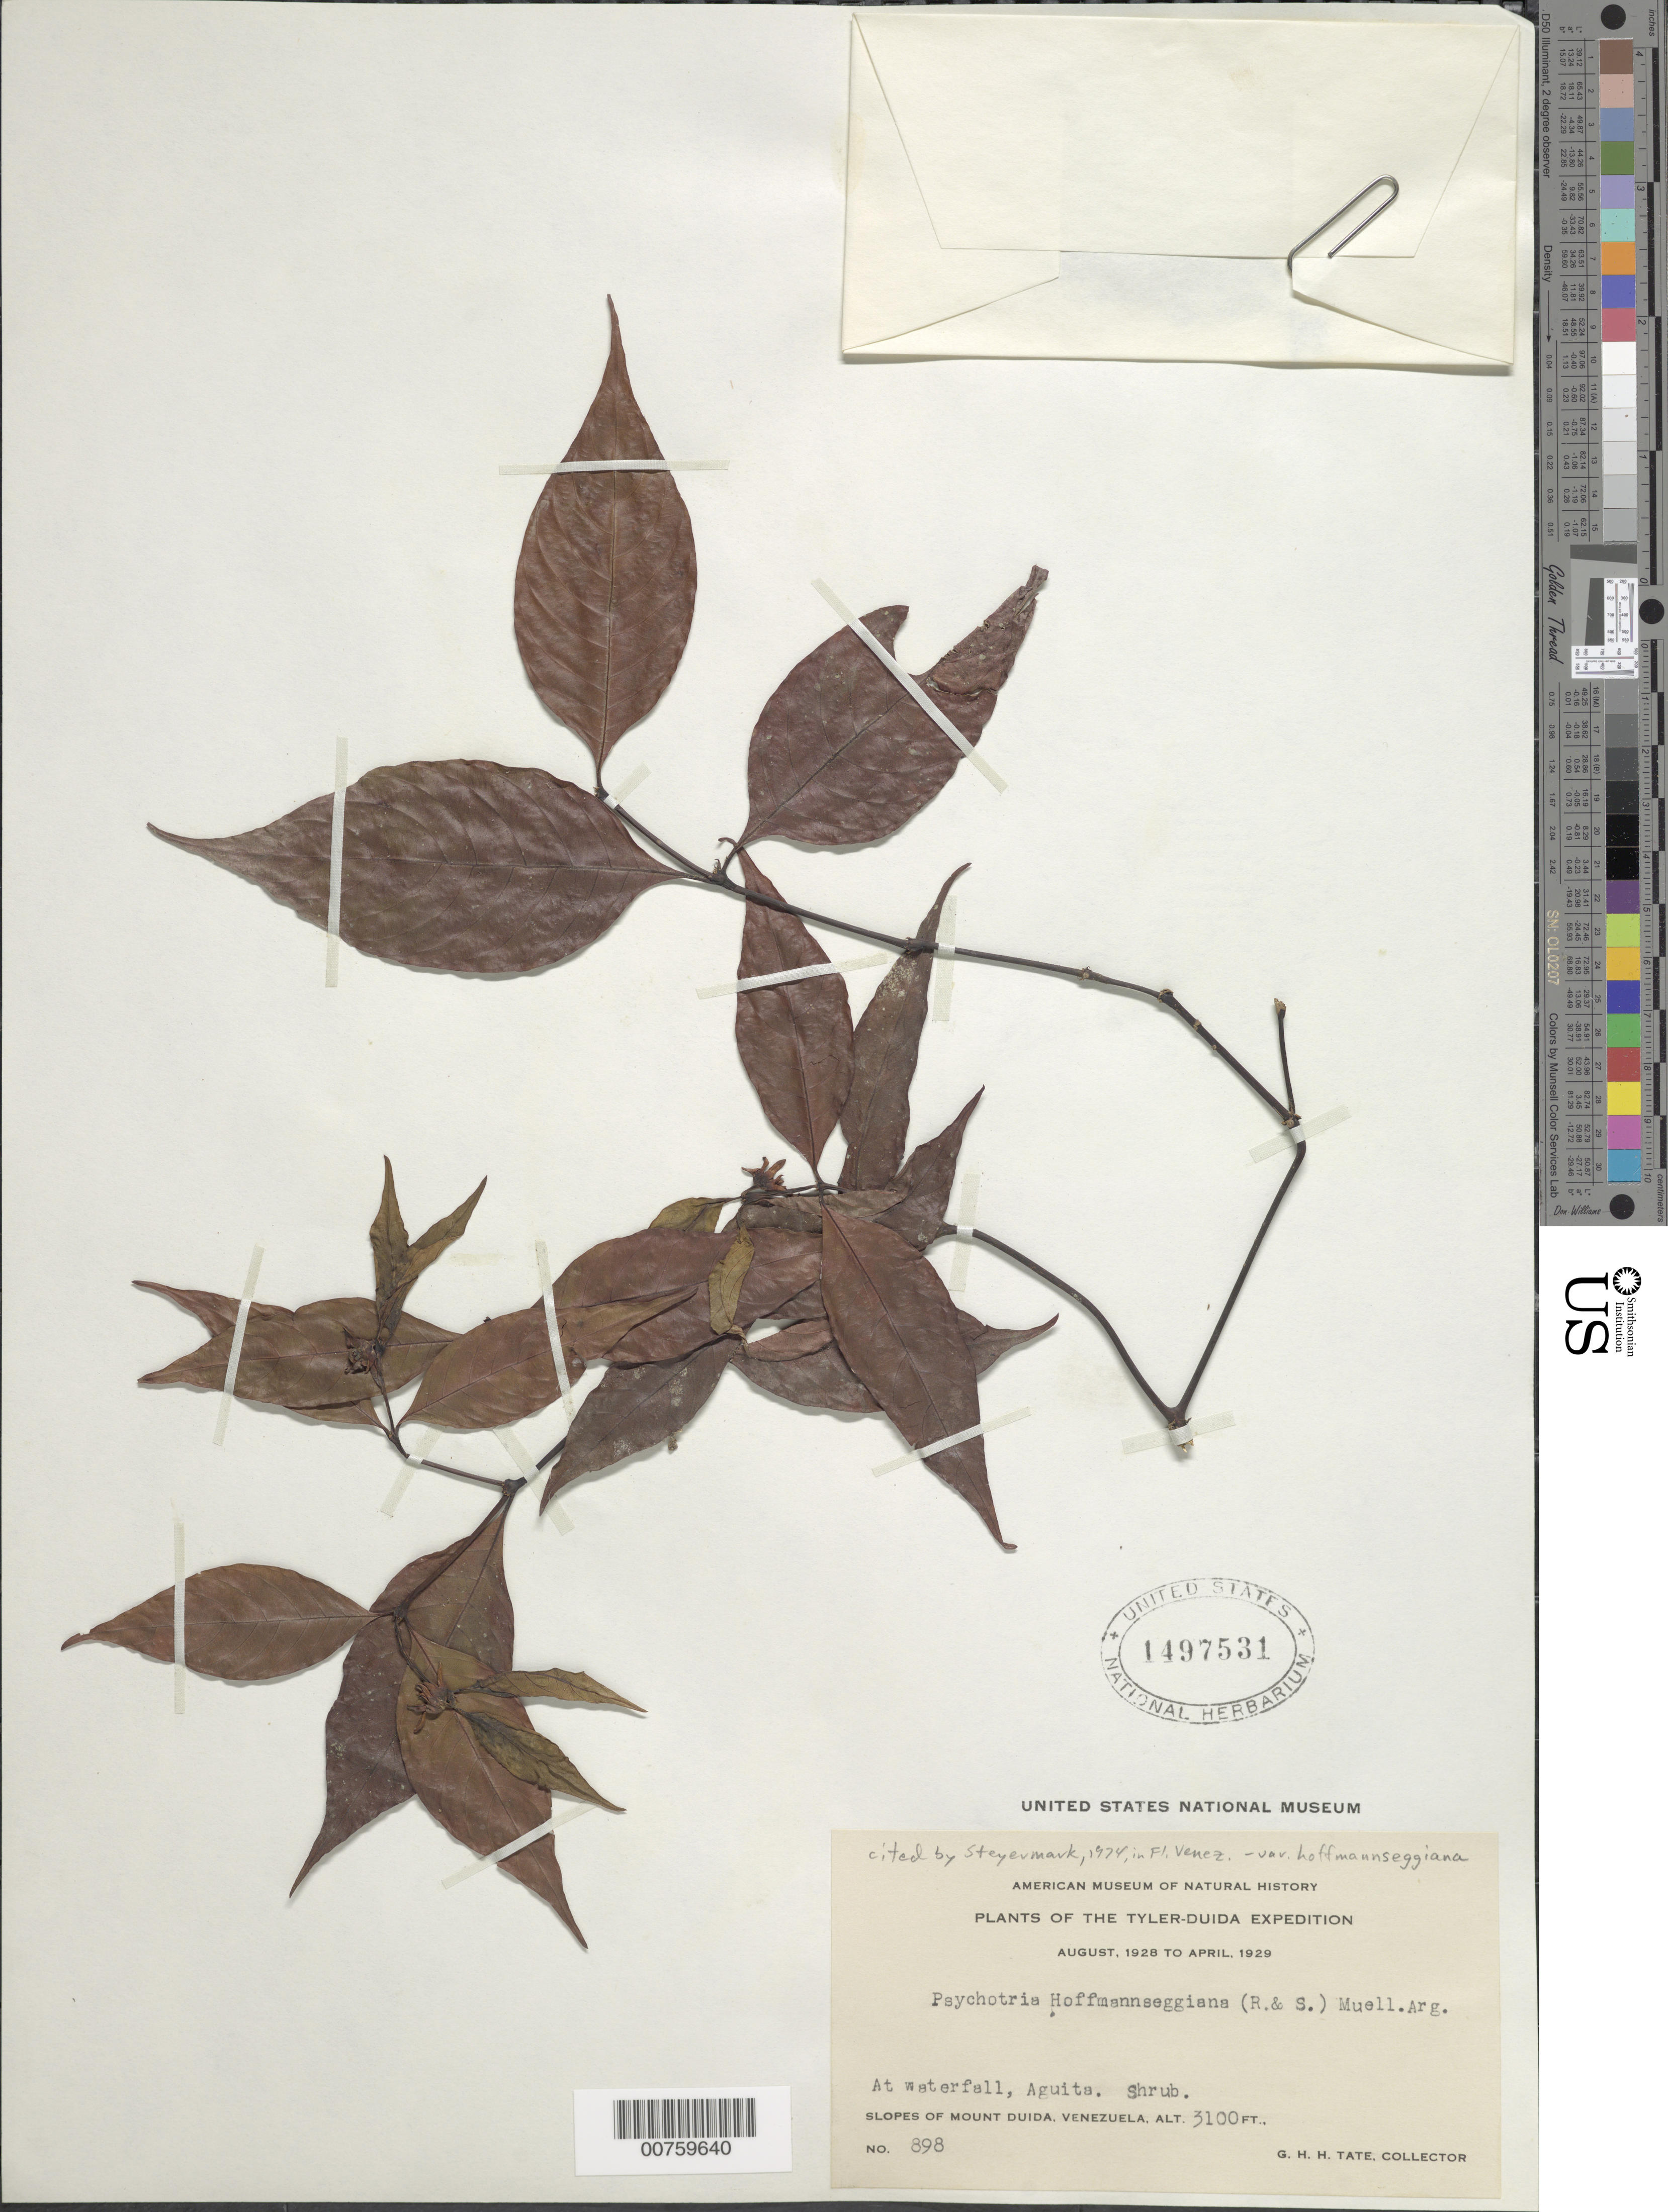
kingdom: Plantae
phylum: Tracheophyta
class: Magnoliopsida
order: Gentianales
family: Rubiaceae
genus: Psychotria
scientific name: Psychotria hoffmannseggiana var. hoffmanneseggiana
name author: (Willd. ex Roem. & Schult.) Müll. Arg.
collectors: G. H. H.Tate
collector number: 898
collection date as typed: Aug-28 to Apr-29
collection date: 1928-08/1929-04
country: Venezuela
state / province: Amazonas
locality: Aquita, slopes of Mt. Duida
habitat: Slopes; at waterfall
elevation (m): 945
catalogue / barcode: US 1497531